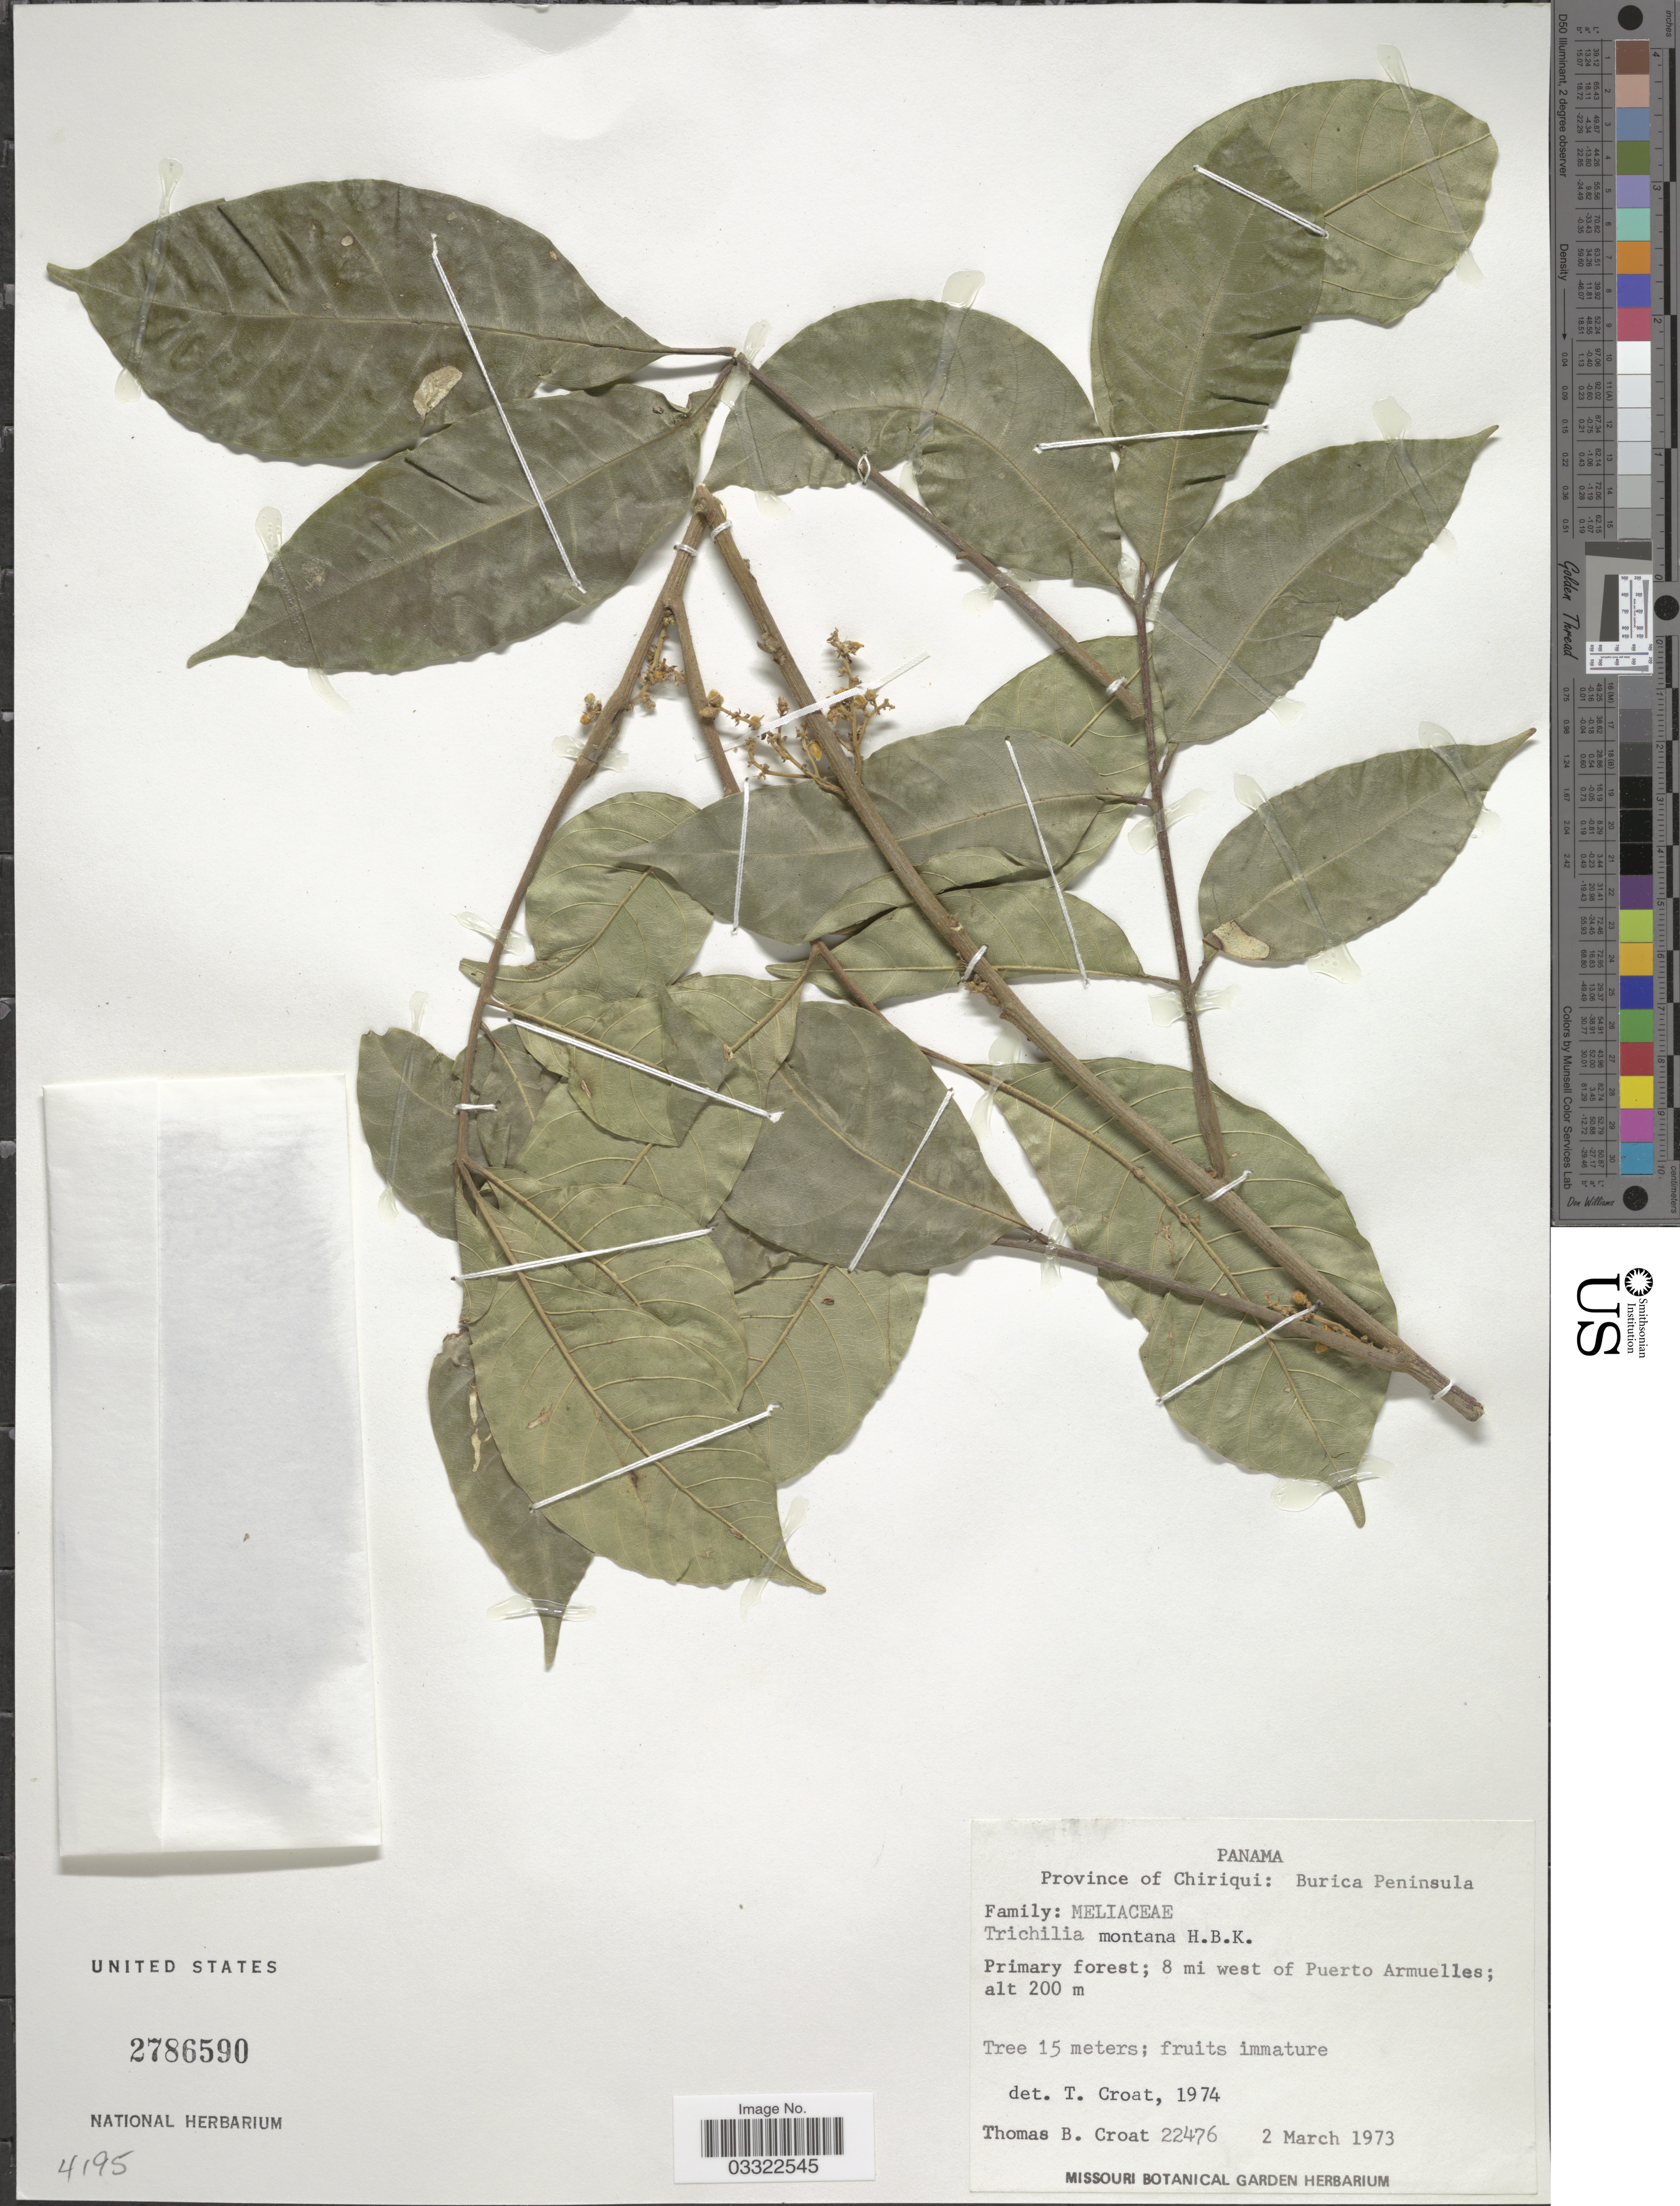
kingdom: Plantae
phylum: Tracheophyta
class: Magnoliopsida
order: Sapindales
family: Meliaceae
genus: Trichilia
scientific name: Trichilia montana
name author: Kunth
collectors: T. B. Croat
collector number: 22476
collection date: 1973-03-02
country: Panama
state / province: Chiriqui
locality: Burica Peninsula. Primary forest; 8 mi west of Puerto Armuelles.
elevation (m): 200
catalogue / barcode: US 2786590